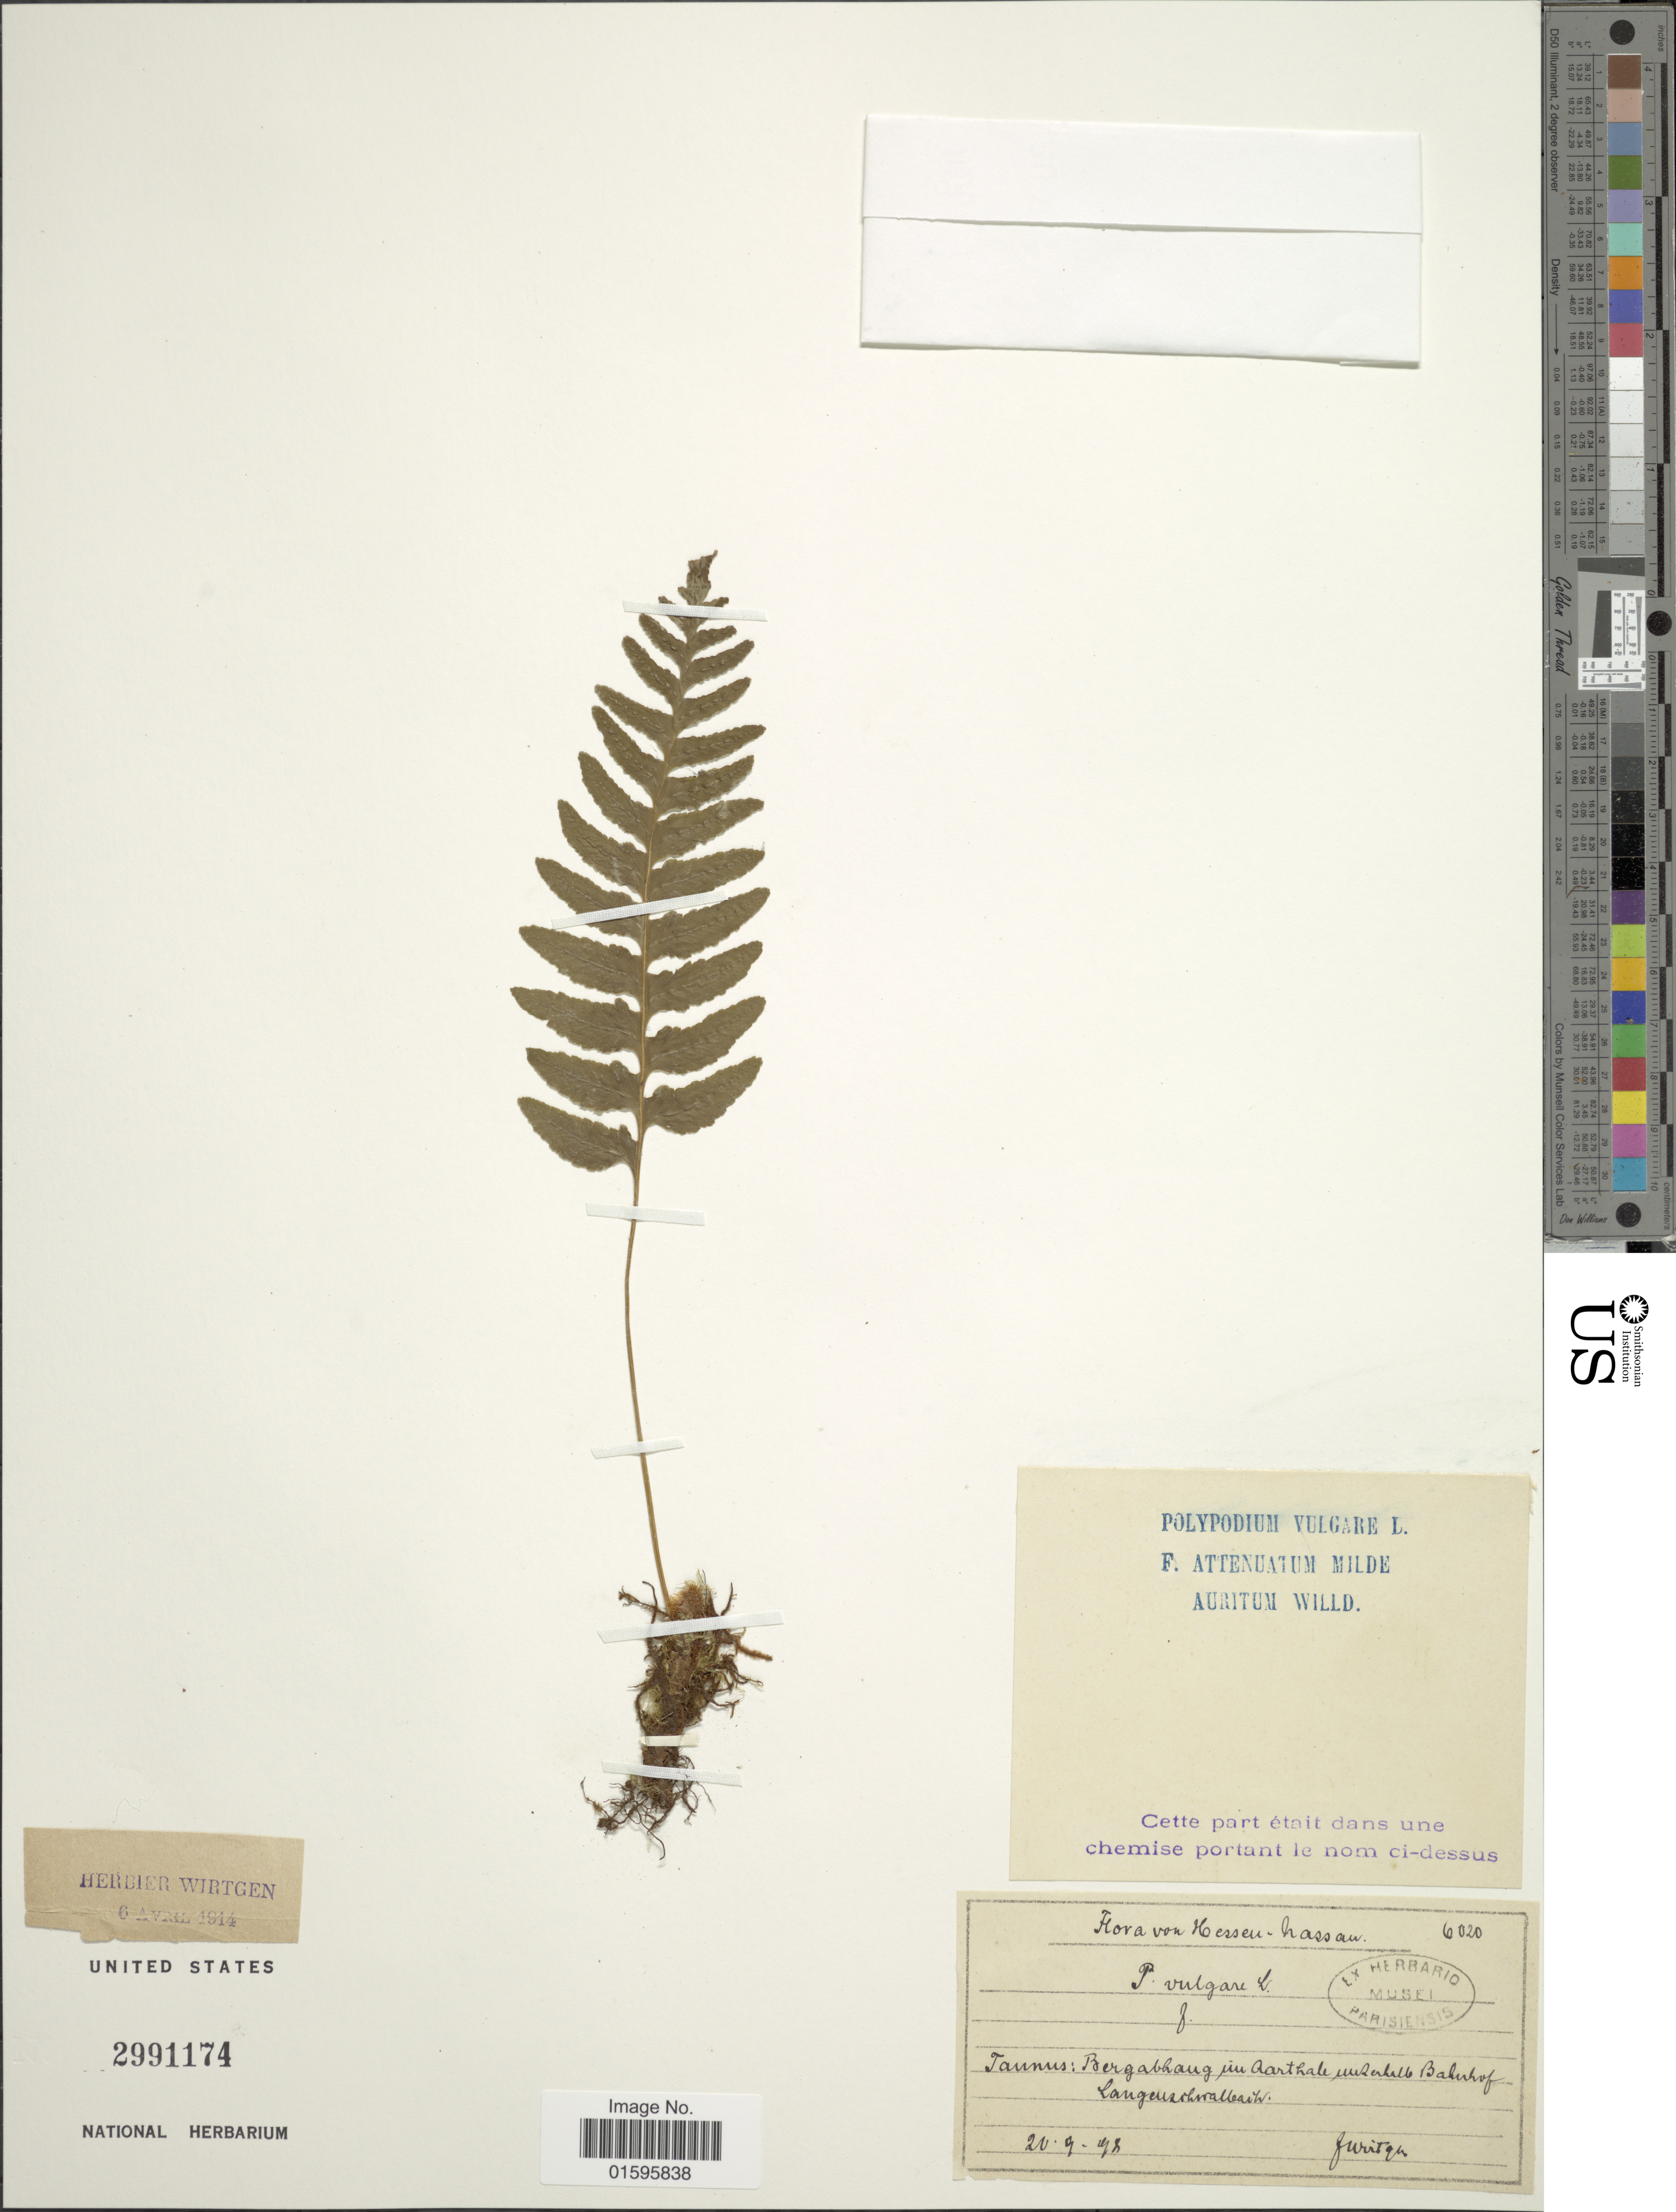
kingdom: Plantae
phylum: Tracheophyta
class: Polypodiopsida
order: Polypodiales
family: Polypodiaceae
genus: Polypodium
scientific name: Polypodium vulgare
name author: L.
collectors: F. Wirtgen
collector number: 6020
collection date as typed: Transcribed d/m/y: 20/9/98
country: Germany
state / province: Hesse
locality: Hessen-Nassan, Taunus: Bergabhaug un Aarthale [illegible text] Bakerhof Langen[illegible text]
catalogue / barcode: US 2991174